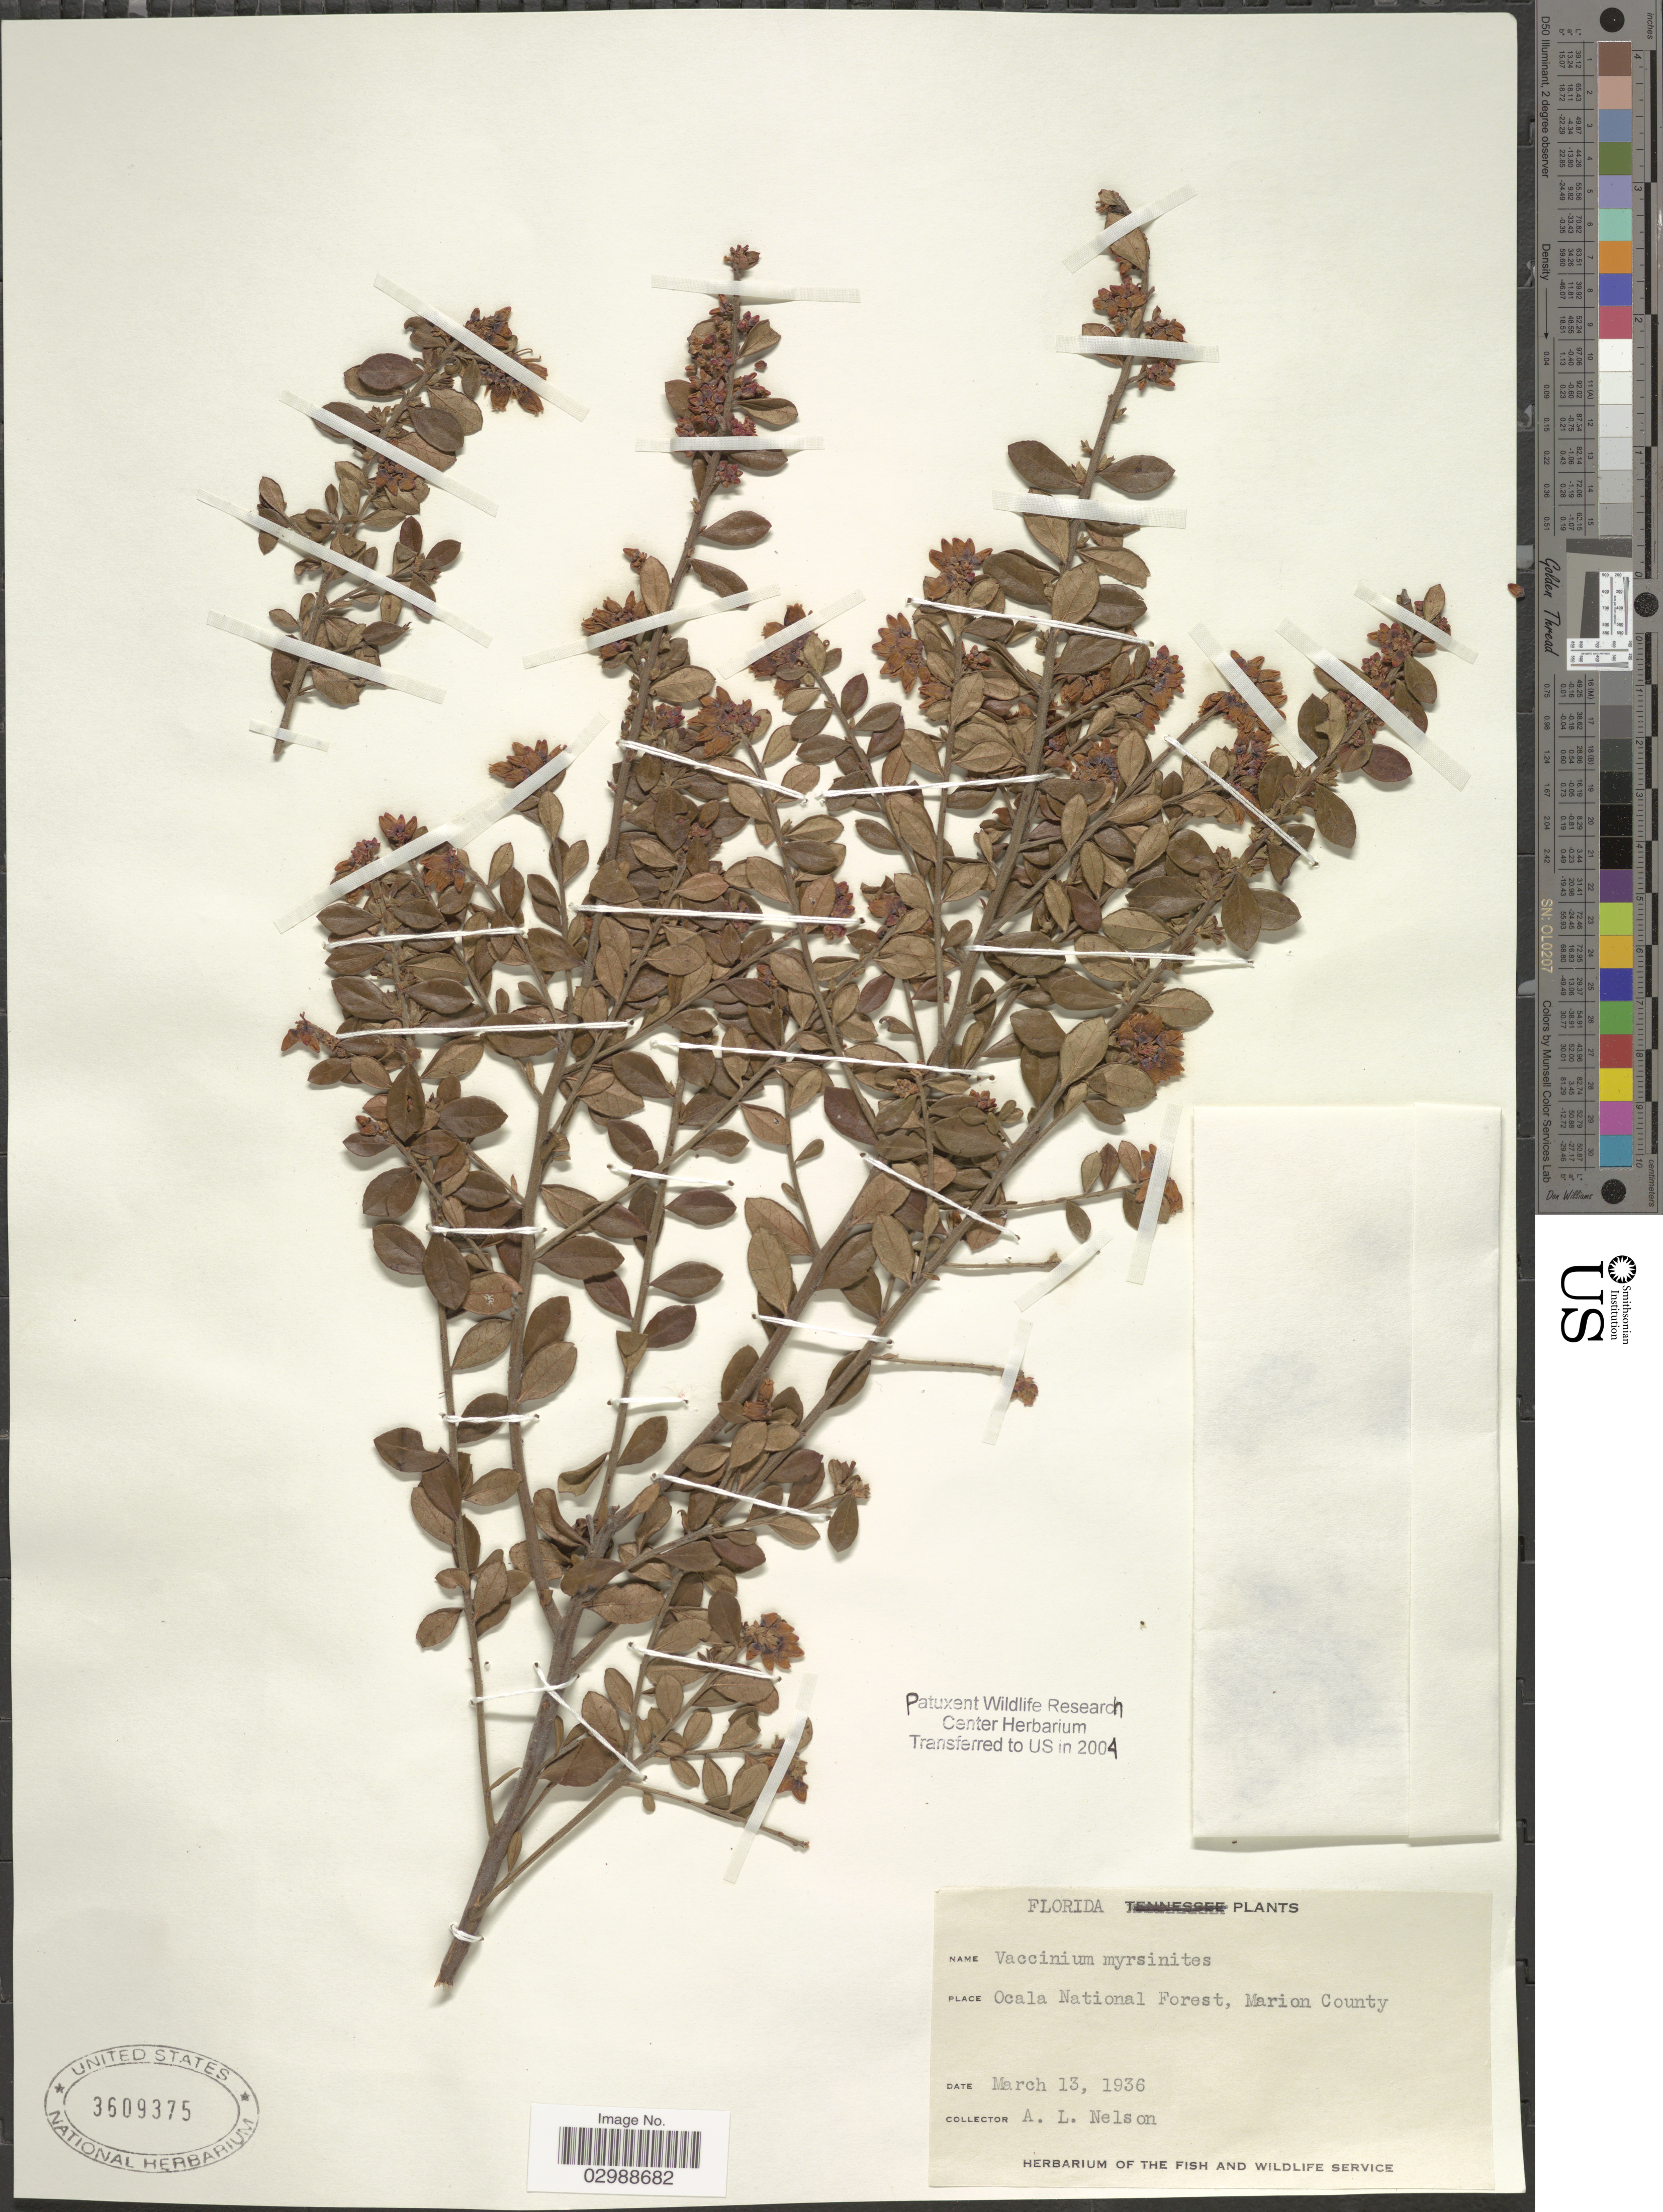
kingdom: Plantae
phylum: Tracheophyta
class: Magnoliopsida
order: Ericales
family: Ericaceae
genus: Vaccinium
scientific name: Vaccinium myrsinites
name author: Lam.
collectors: A. L. Nelson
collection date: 1936-03-13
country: United States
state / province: Florida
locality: Ocala National Forest, Marion County.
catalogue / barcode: US 3609375